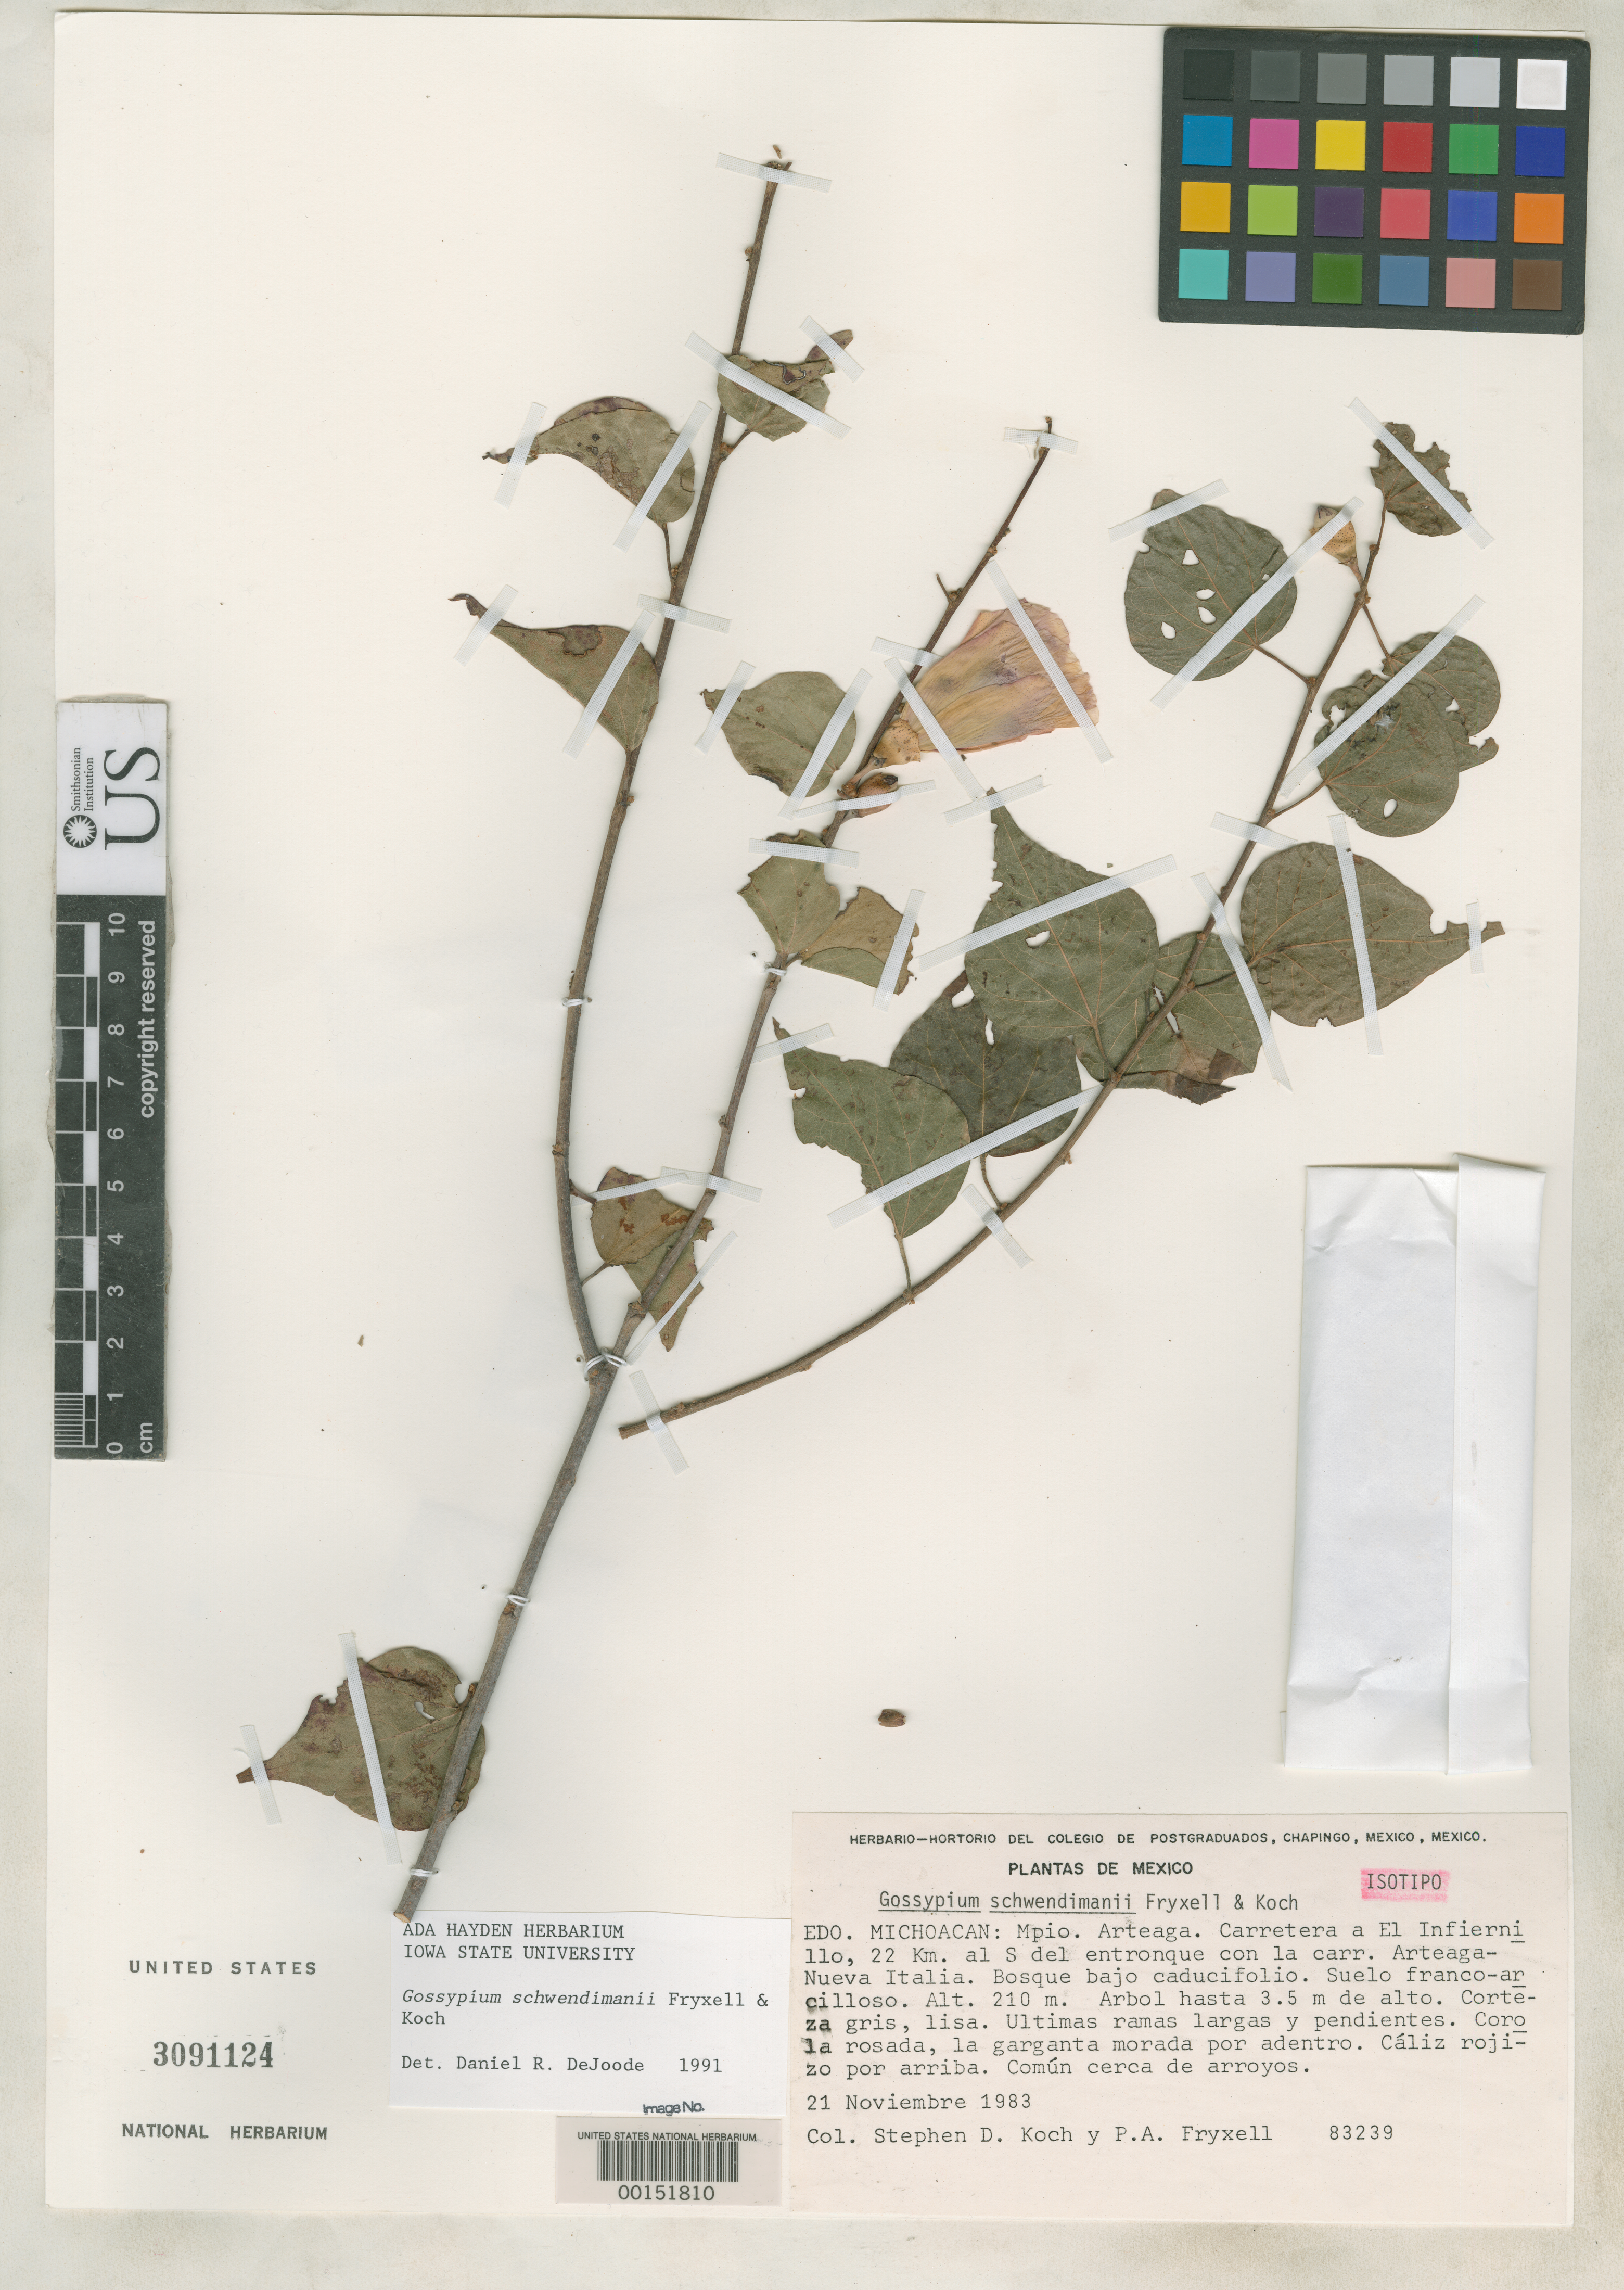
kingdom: Plantae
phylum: Tracheophyta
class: Magnoliopsida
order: Malvales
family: Malvaceae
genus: Gossypium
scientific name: Gossypium schwendimanii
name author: Fryxell & S.D. Koch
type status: Isotype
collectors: S. D. Koch & P. A. Fryxell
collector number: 83239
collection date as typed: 21 Nov 1982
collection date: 1982-11-21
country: Mexico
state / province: Michoacán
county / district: Arteaga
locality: El Infiernillo Highway, 22 Infiernillo Highway, km S of junction with Arteaga-Nueva Italia highway.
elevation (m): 210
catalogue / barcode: US 3091124